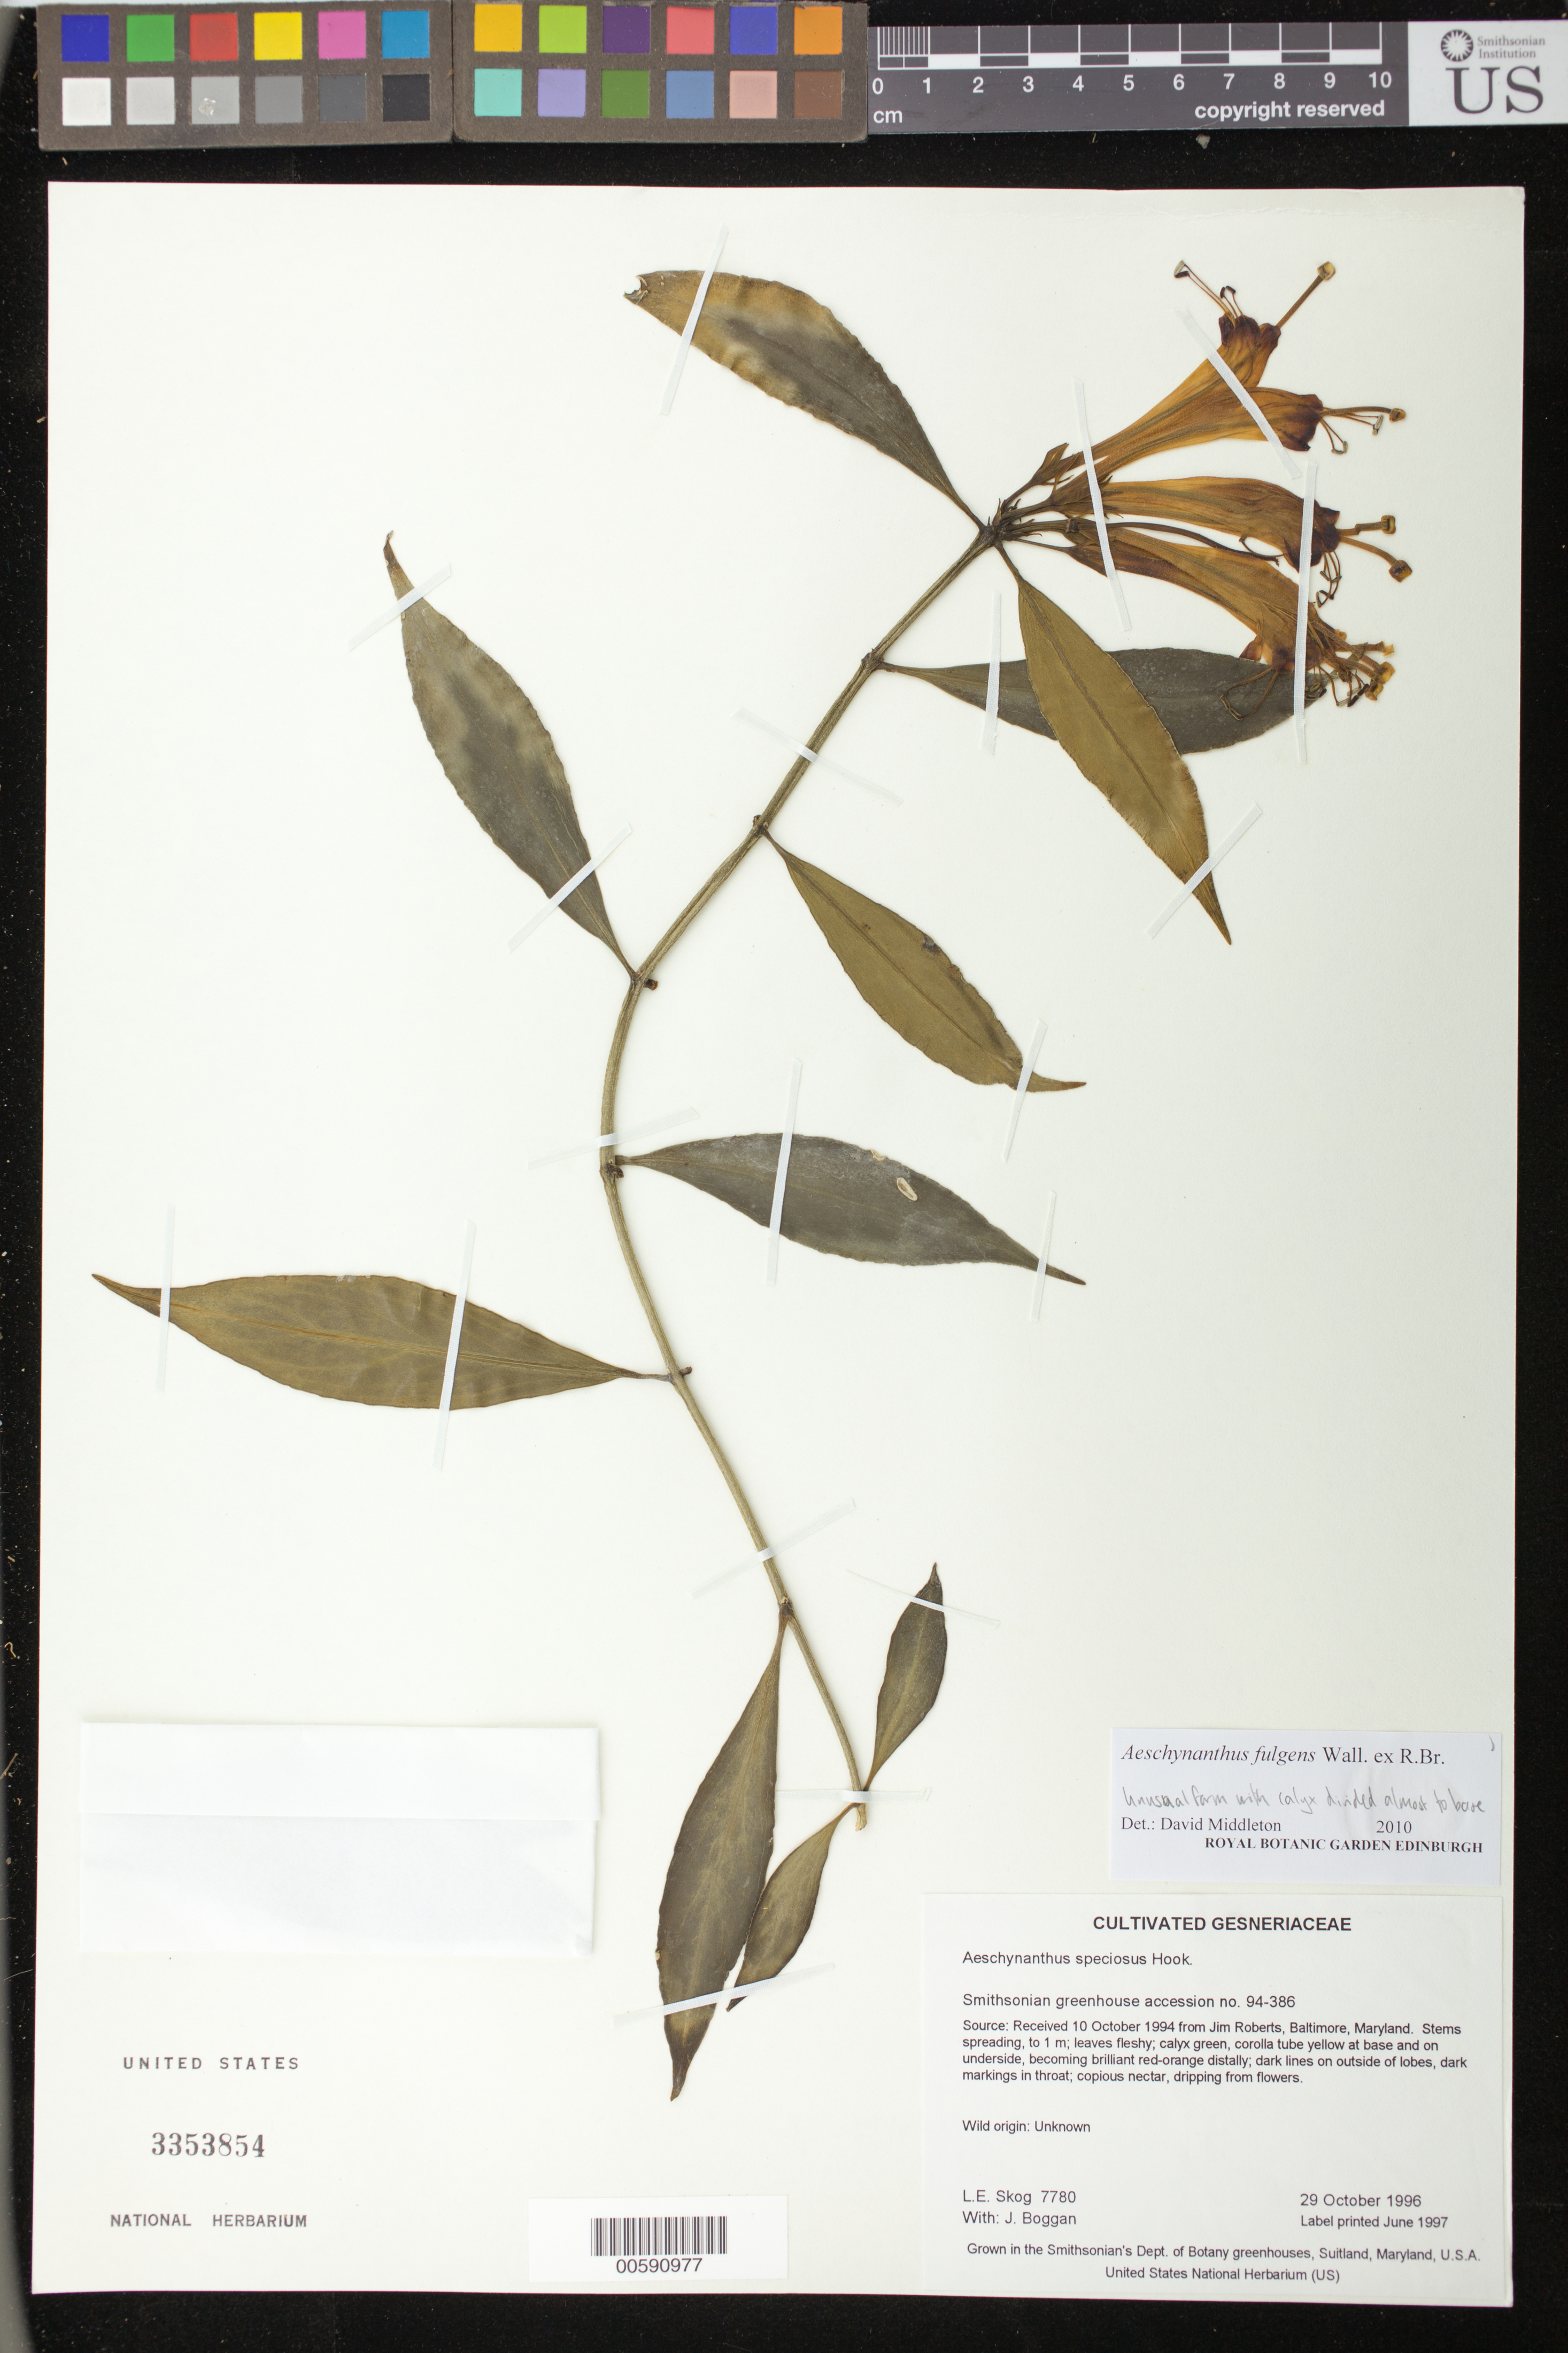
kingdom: Plantae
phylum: Tracheophyta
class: Magnoliopsida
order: Lamiales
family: Gesneriaceae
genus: Aeschynanthus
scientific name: Aeschynanthus fulgens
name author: Wall. ex R. Br.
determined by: Middleton, D. J.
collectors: L. E. Skog & J. K. Boggan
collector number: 7780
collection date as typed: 29 Oct 1996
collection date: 1996-10-29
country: United States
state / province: Maryland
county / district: Prince George's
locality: Grown in the Smithsonian's Dept. of Botany greenhouses, Suitland, Maryland, U.S.A.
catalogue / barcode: US 3353854